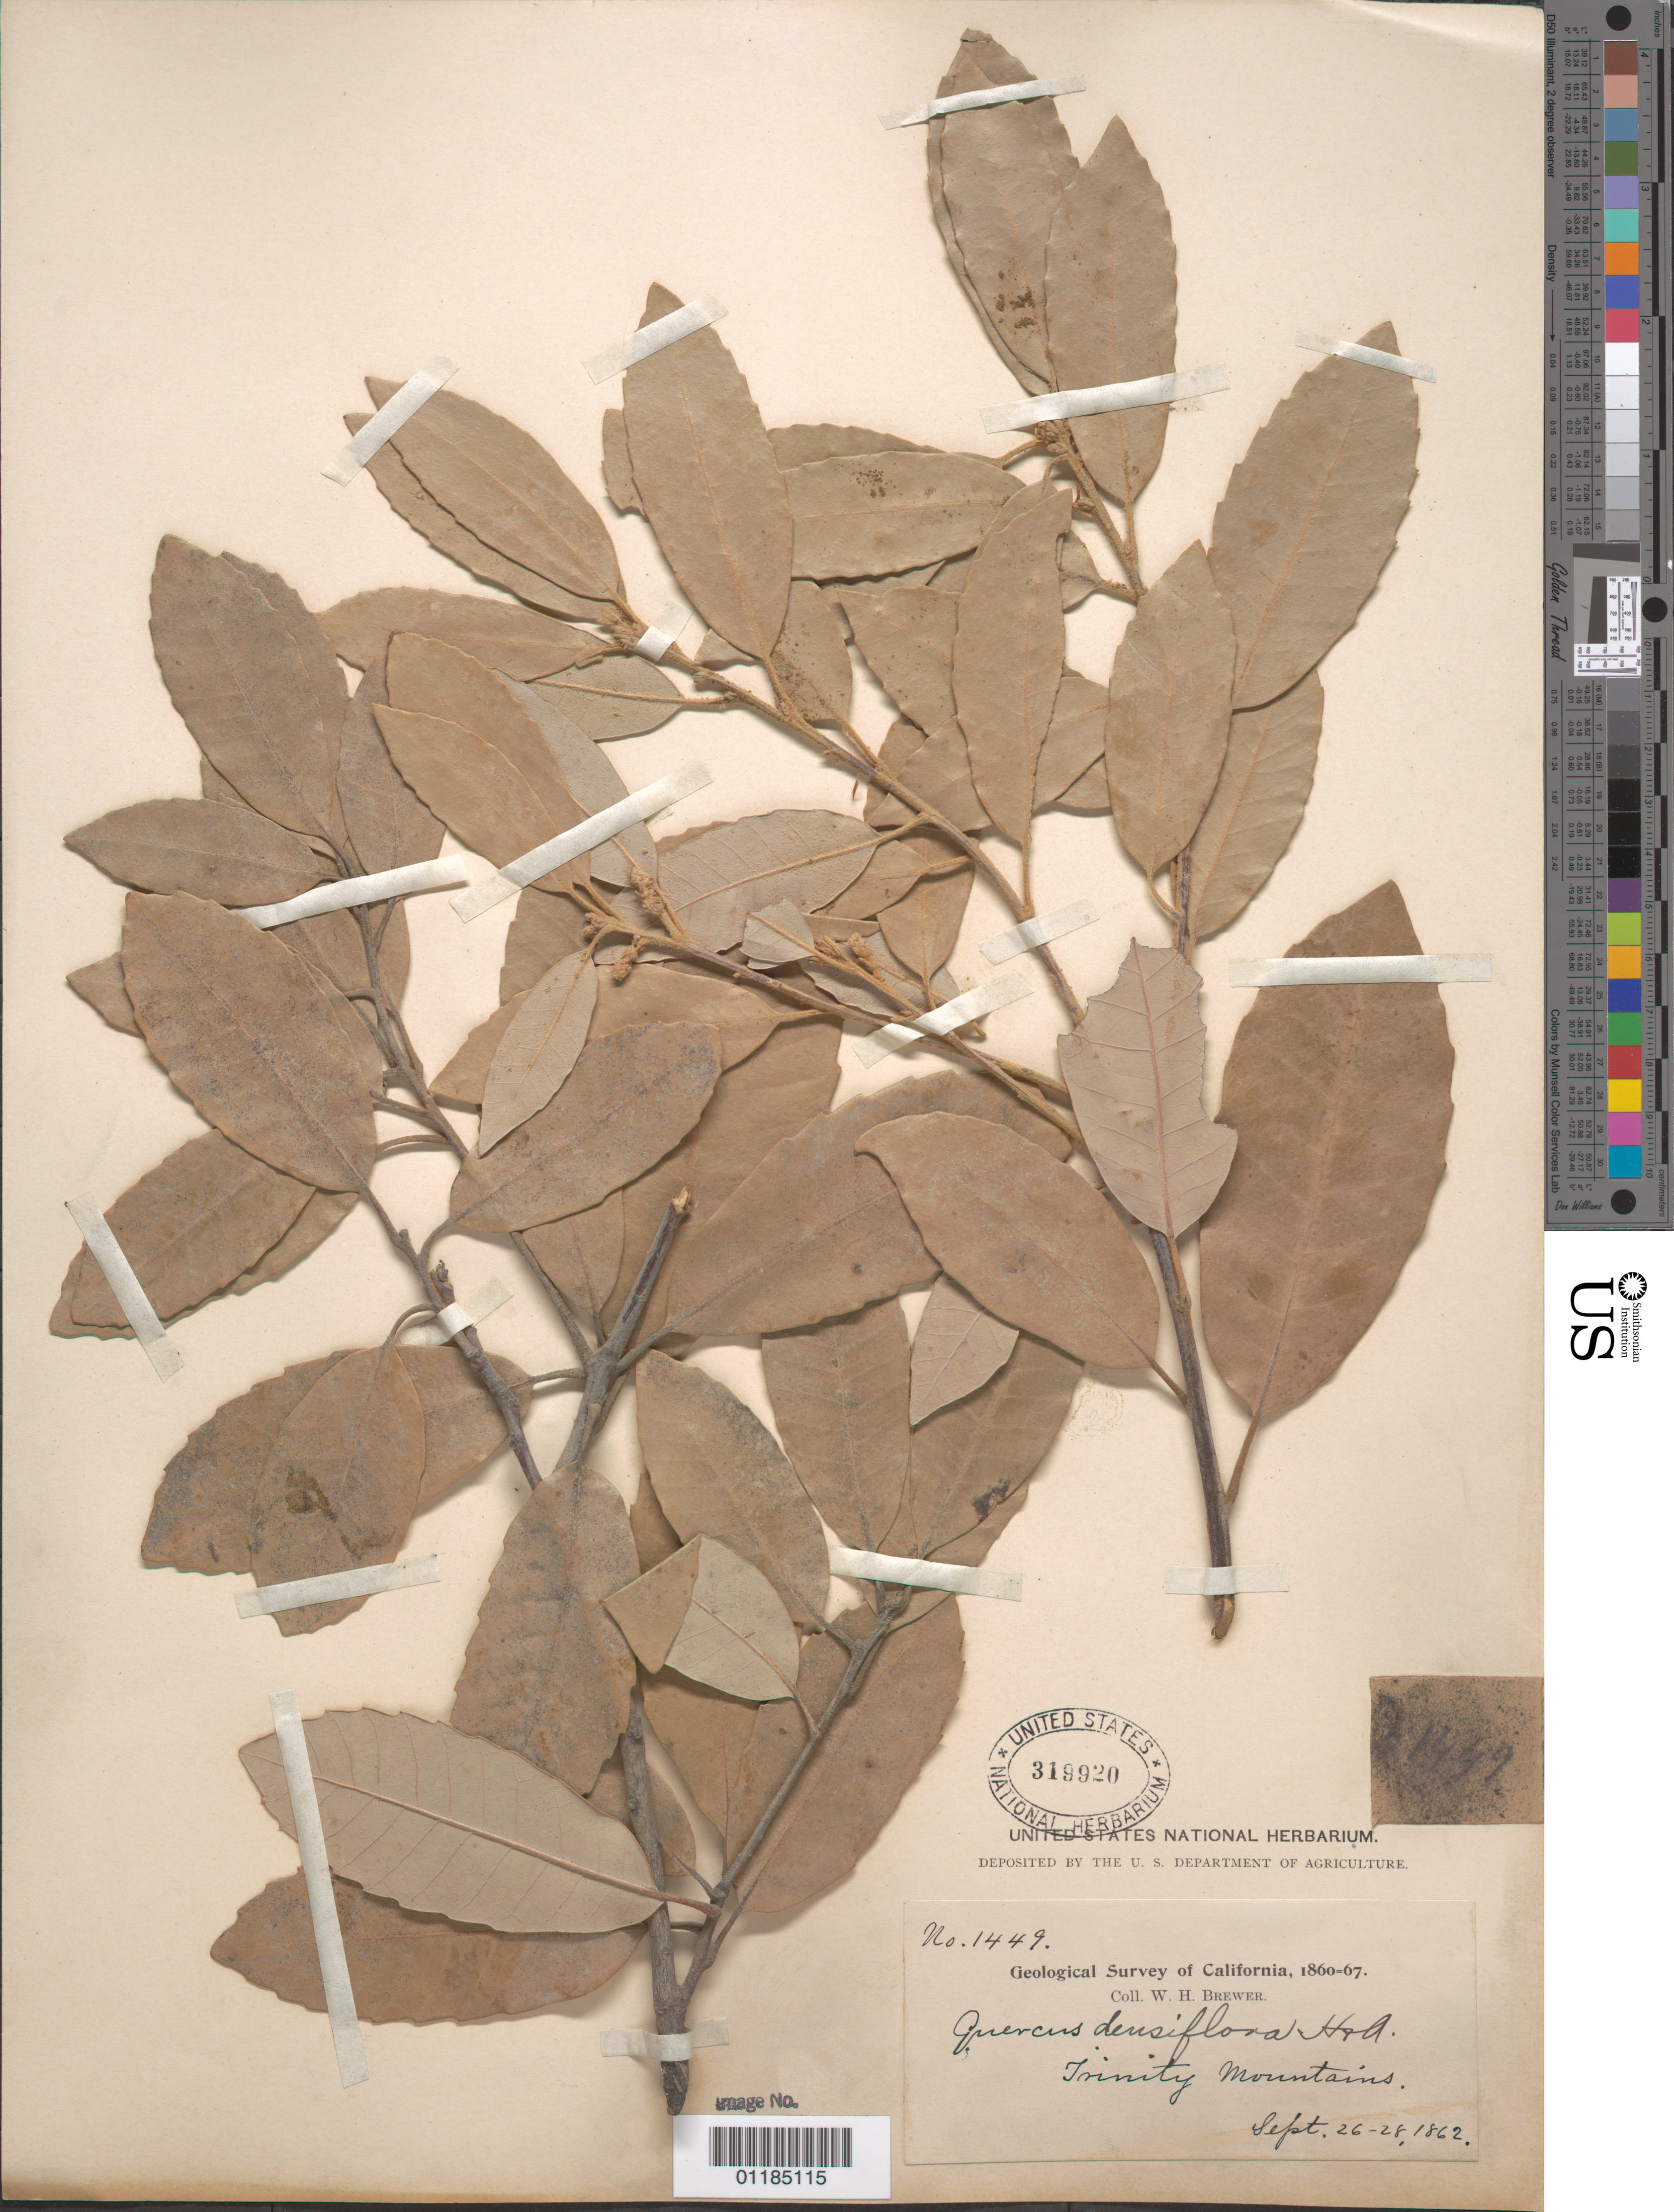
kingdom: Plantae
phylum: Tracheophyta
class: Magnoliopsida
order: Fagales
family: Fagaceae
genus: Quercus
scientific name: Quercus densiflora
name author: Hook. & Arn.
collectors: W. H. Brewer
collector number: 1449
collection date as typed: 26 Sep 1862 to 28 Sep 1862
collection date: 1862-09-26/1862-09-28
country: United States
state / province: California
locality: Trinity mountains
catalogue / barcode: US 319920